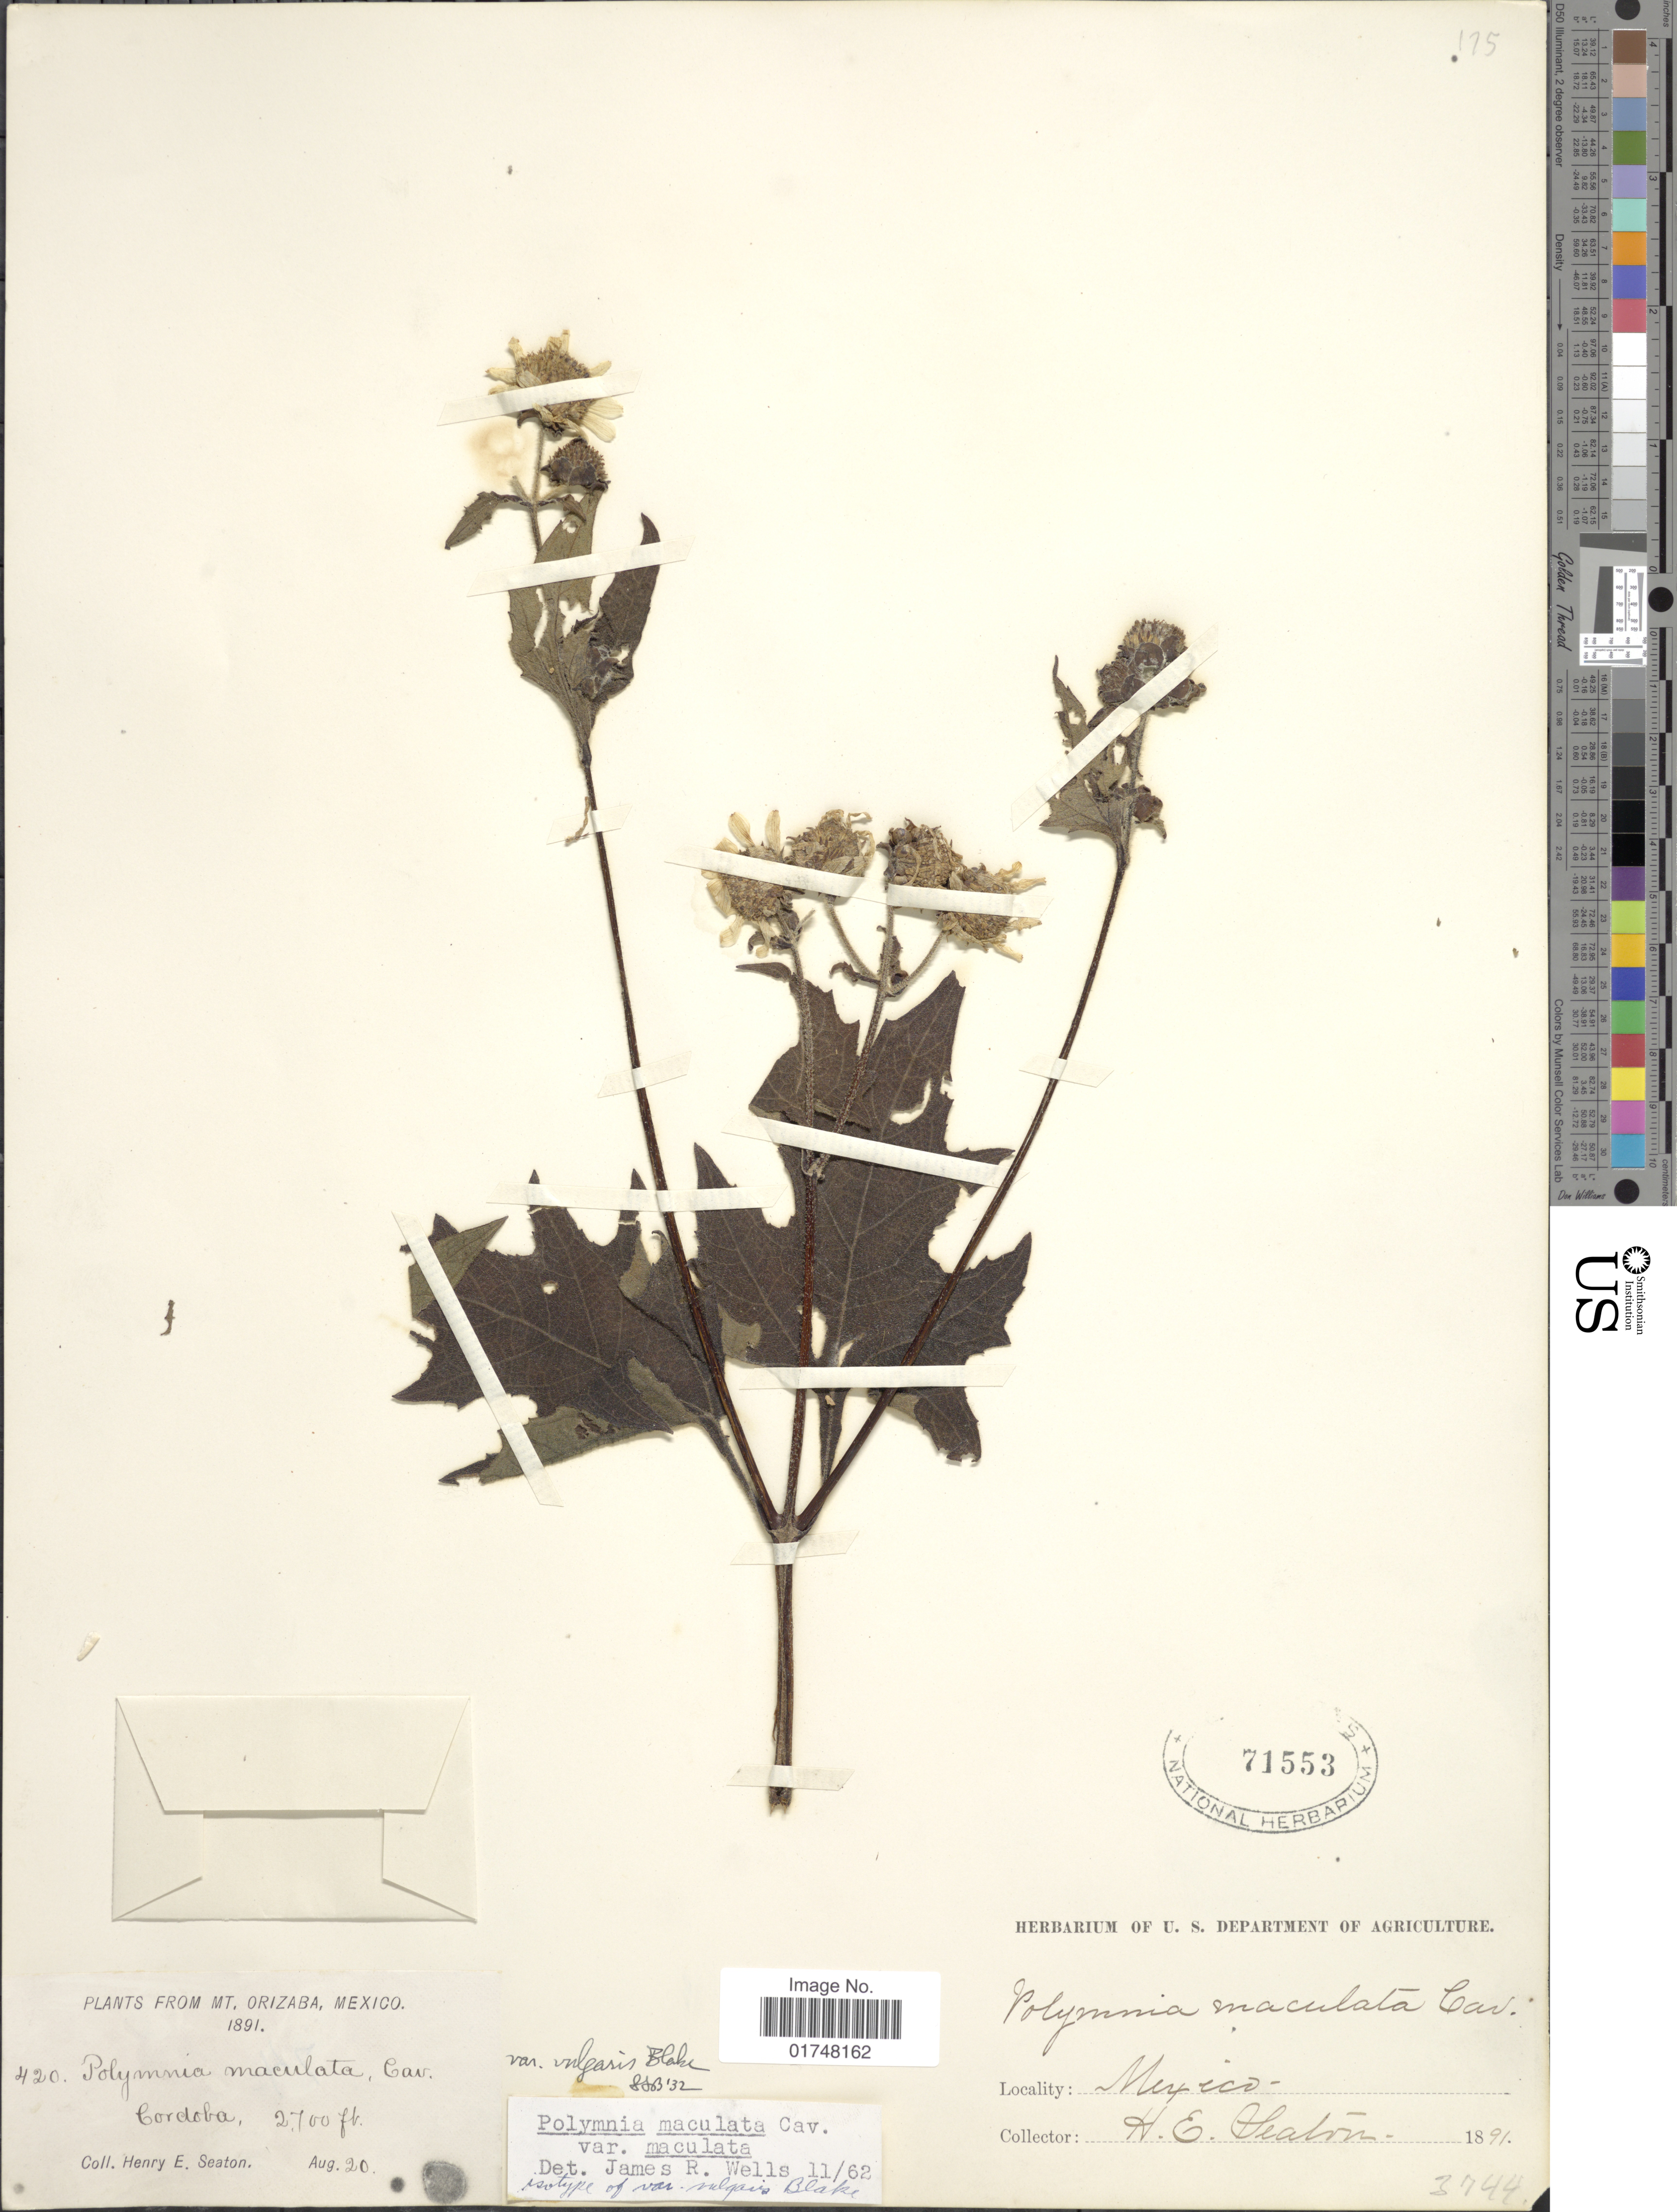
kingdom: Plantae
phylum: Tracheophyta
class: Magnoliopsida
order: Asterales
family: Asteraceae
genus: Smallanthus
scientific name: Smallanthus maculatus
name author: (Cav.) H. Rob.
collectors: H. E. Seaton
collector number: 420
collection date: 1891-08-20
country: Mexico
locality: Mt. Orizaba. Cordoba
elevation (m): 823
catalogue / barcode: US 71553